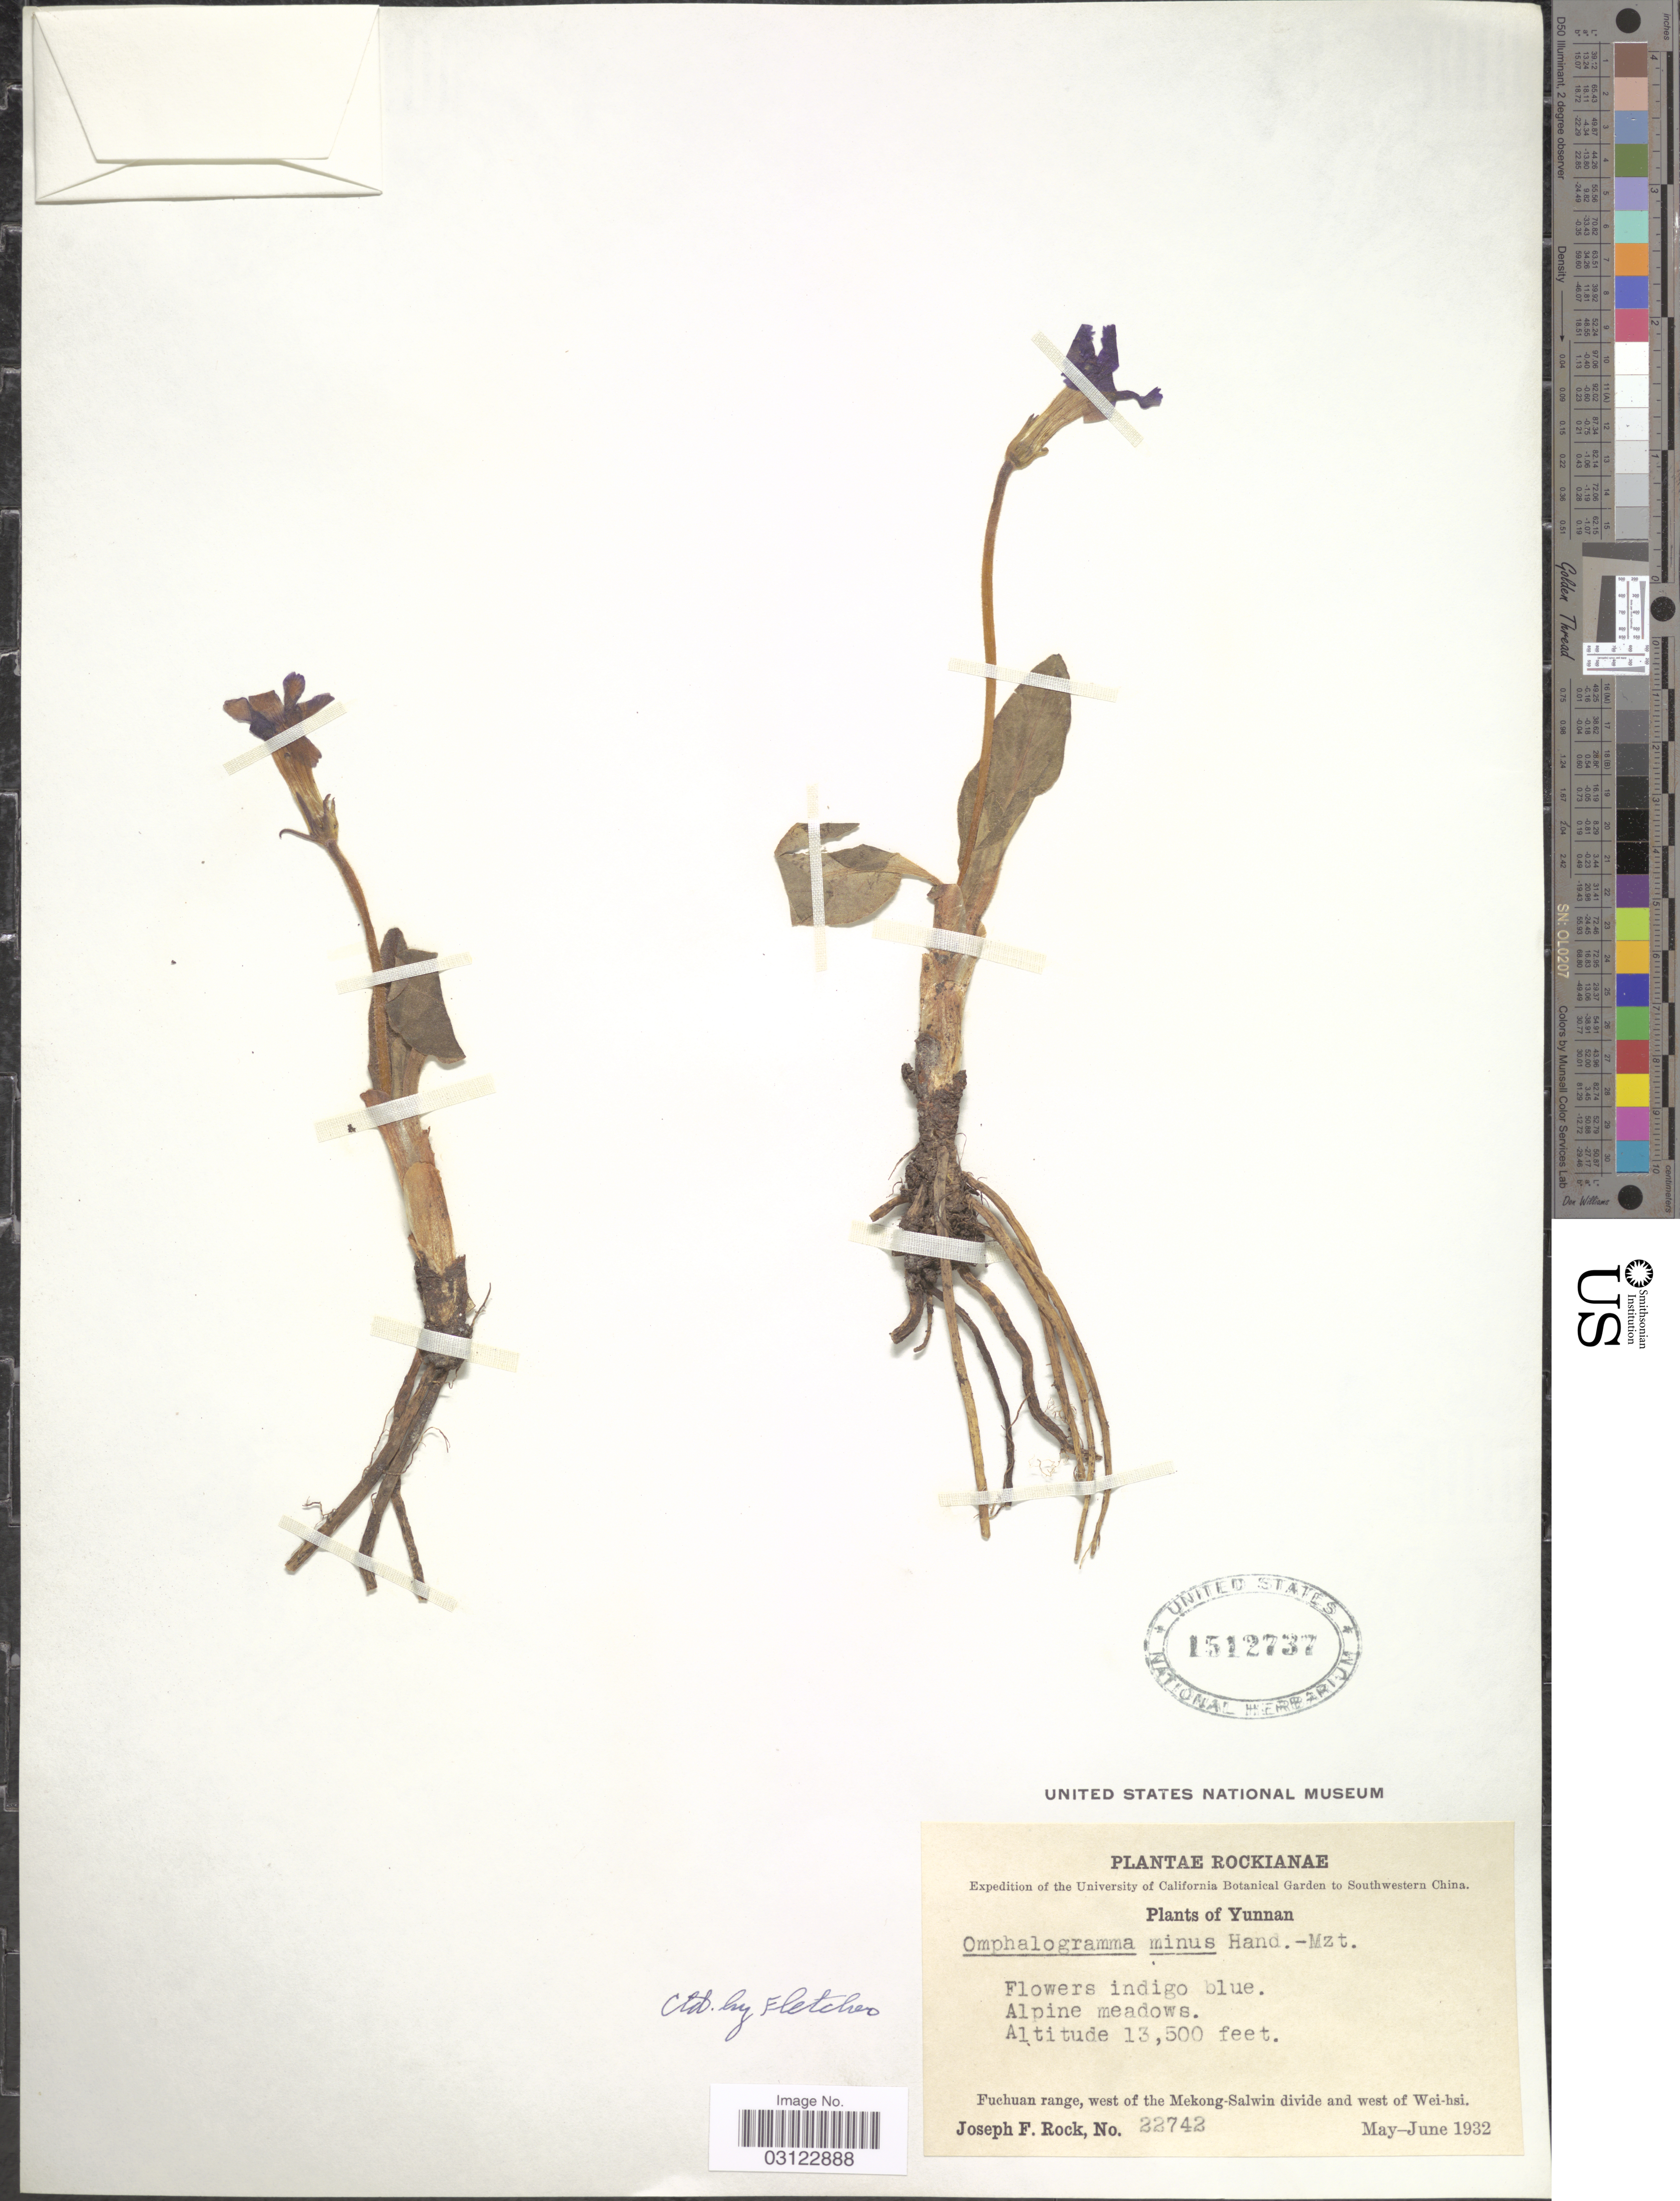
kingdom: Plantae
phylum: Tracheophyta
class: Magnoliopsida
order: Ericales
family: Primulaceae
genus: Omphalogramma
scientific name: Omphalogramma minus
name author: Hand.-Mazz.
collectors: J. F. Rock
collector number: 22742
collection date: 1932-05/1932-06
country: China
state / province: Yunnan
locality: Southwestern China. Alpine meadows. Fuchuan range, west of the Mekong-Salwin divide and west of Wei-hsi.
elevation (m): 4115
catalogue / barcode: US 1512737